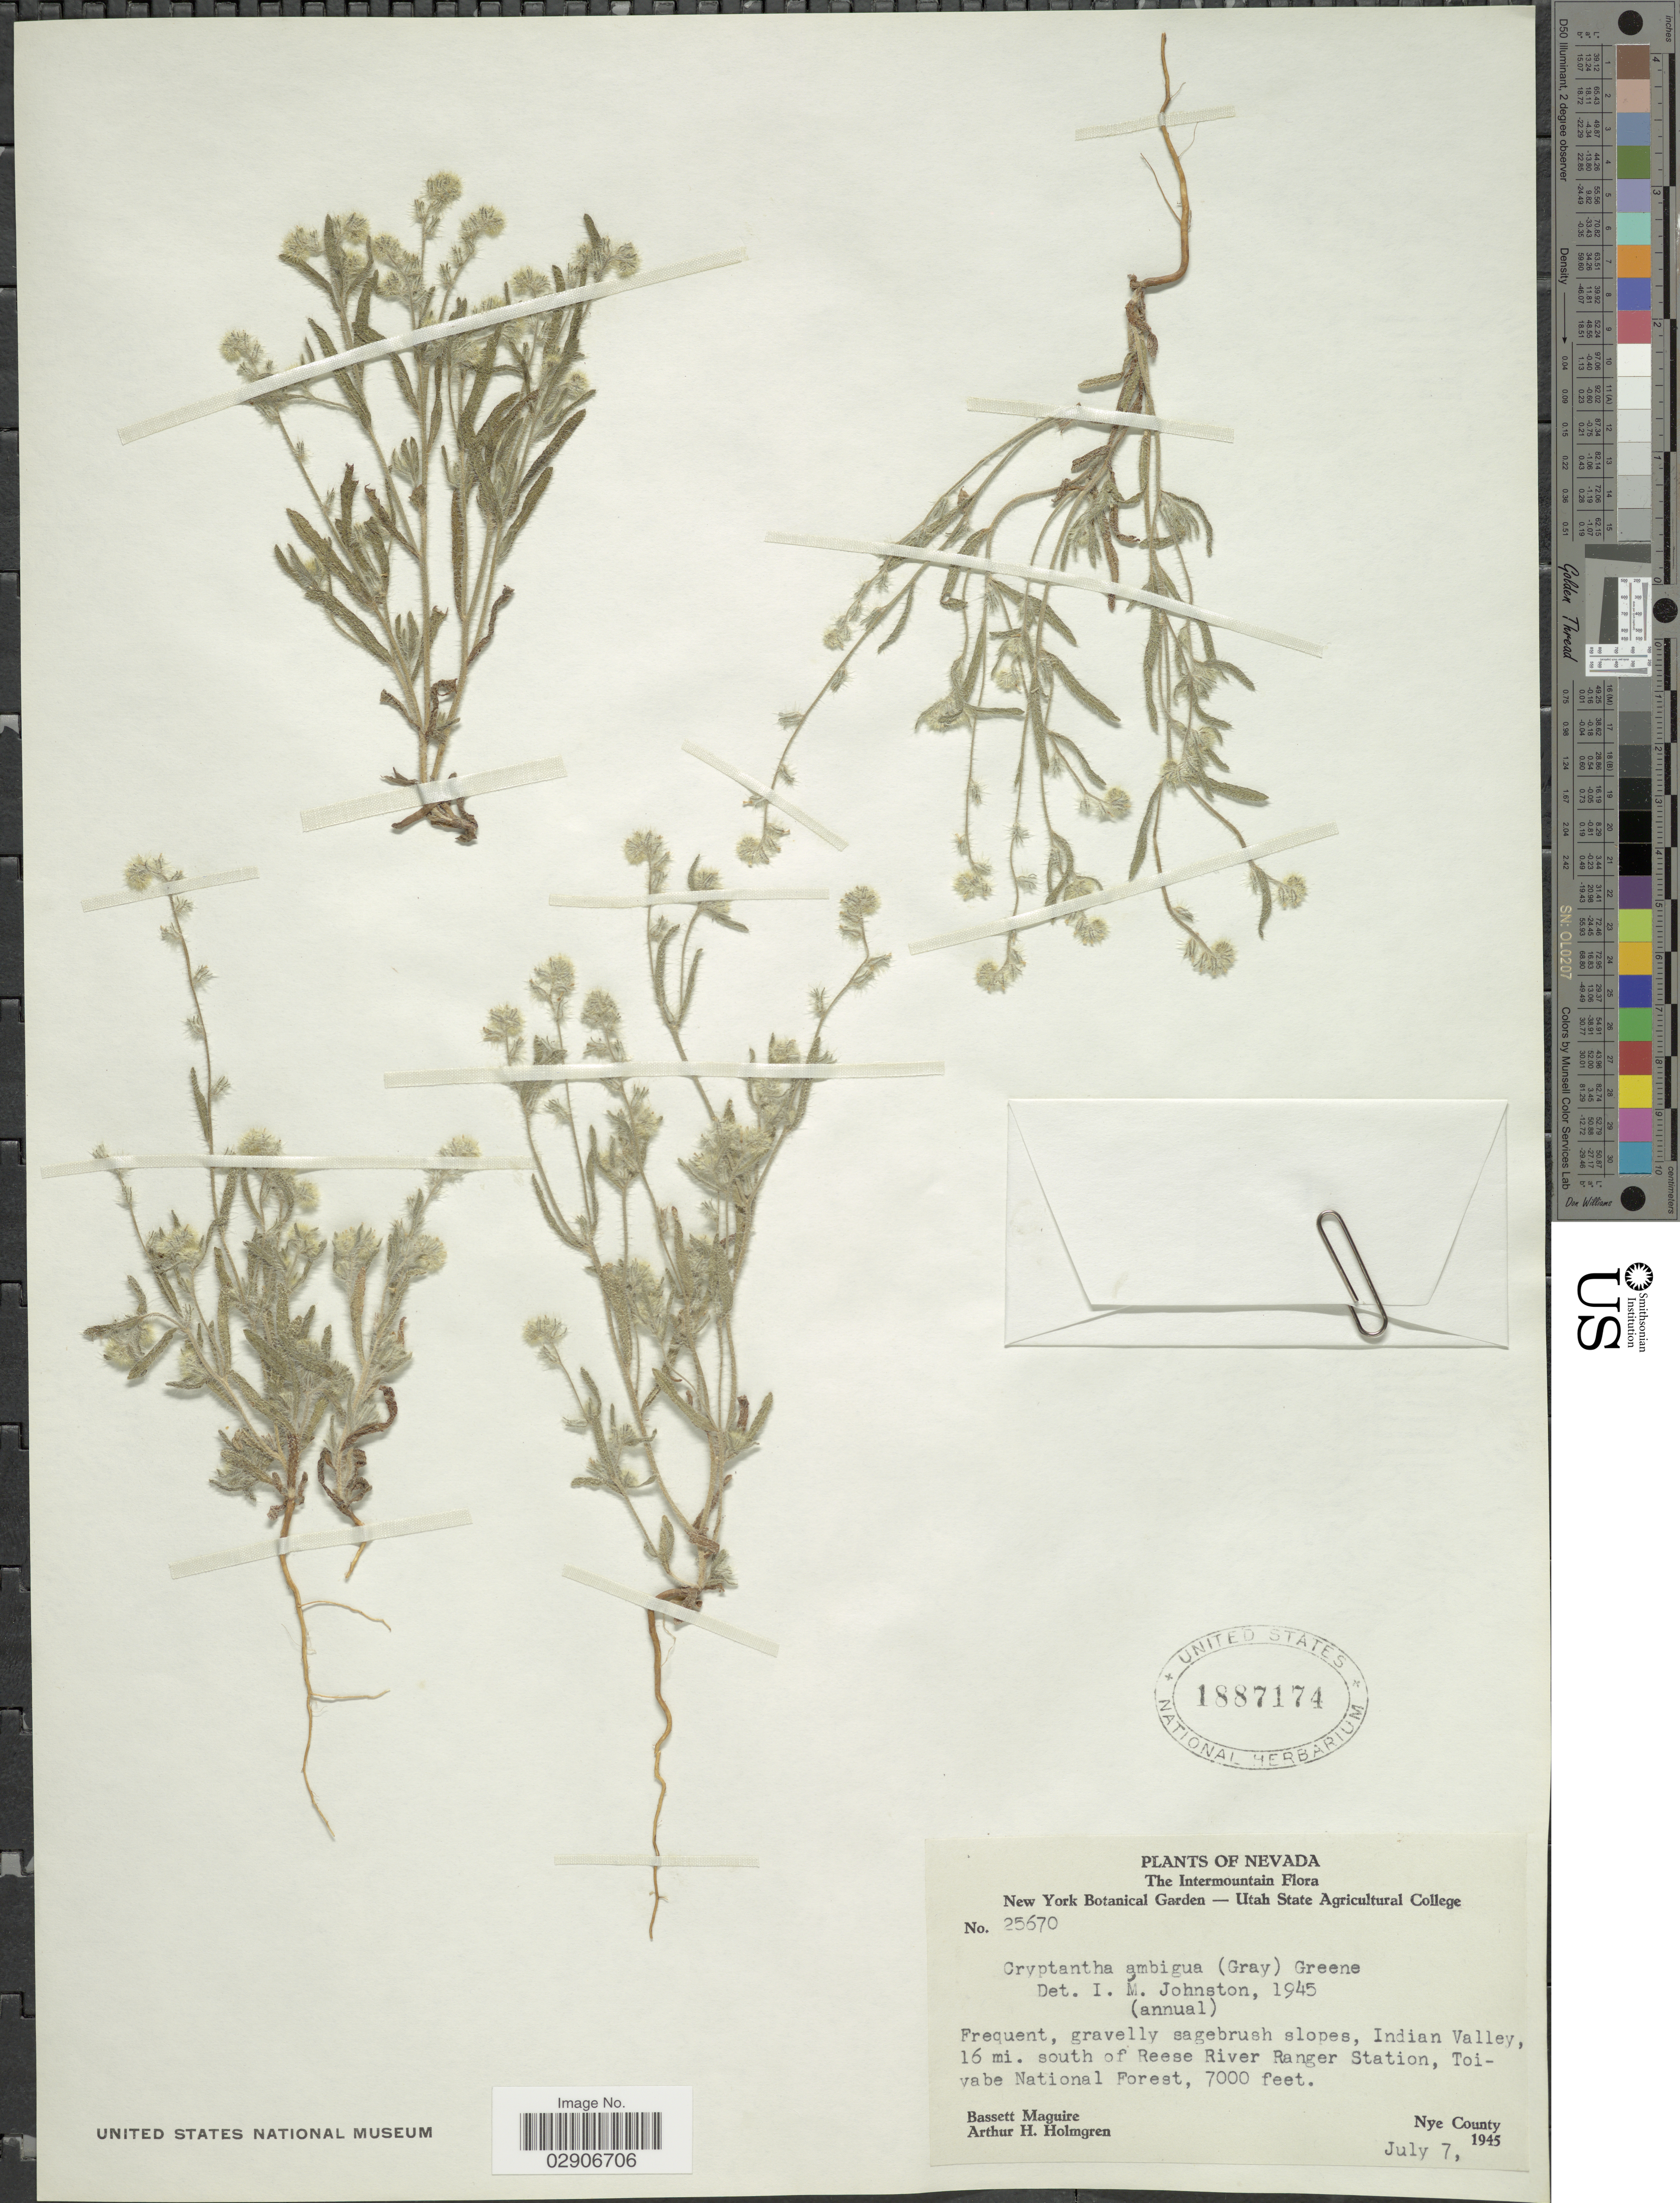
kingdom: Plantae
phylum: Tracheophyta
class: Magnoliopsida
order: Boraginales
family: Boraginaceae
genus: Cryptantha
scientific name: Cryptantha ambigua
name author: (A. Gray) Greene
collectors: B. Maguire & A. H. Holmgren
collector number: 25670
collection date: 1945-07-07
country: United States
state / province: Nevada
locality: Frequent, gravelly sagebrush slopes, Indian Valley, 16 mi. south of Reese River Ranger Station, Toiyabe National Forest. Nye County. Nevada. The Intermountain.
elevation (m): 2134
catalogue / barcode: US 1887174